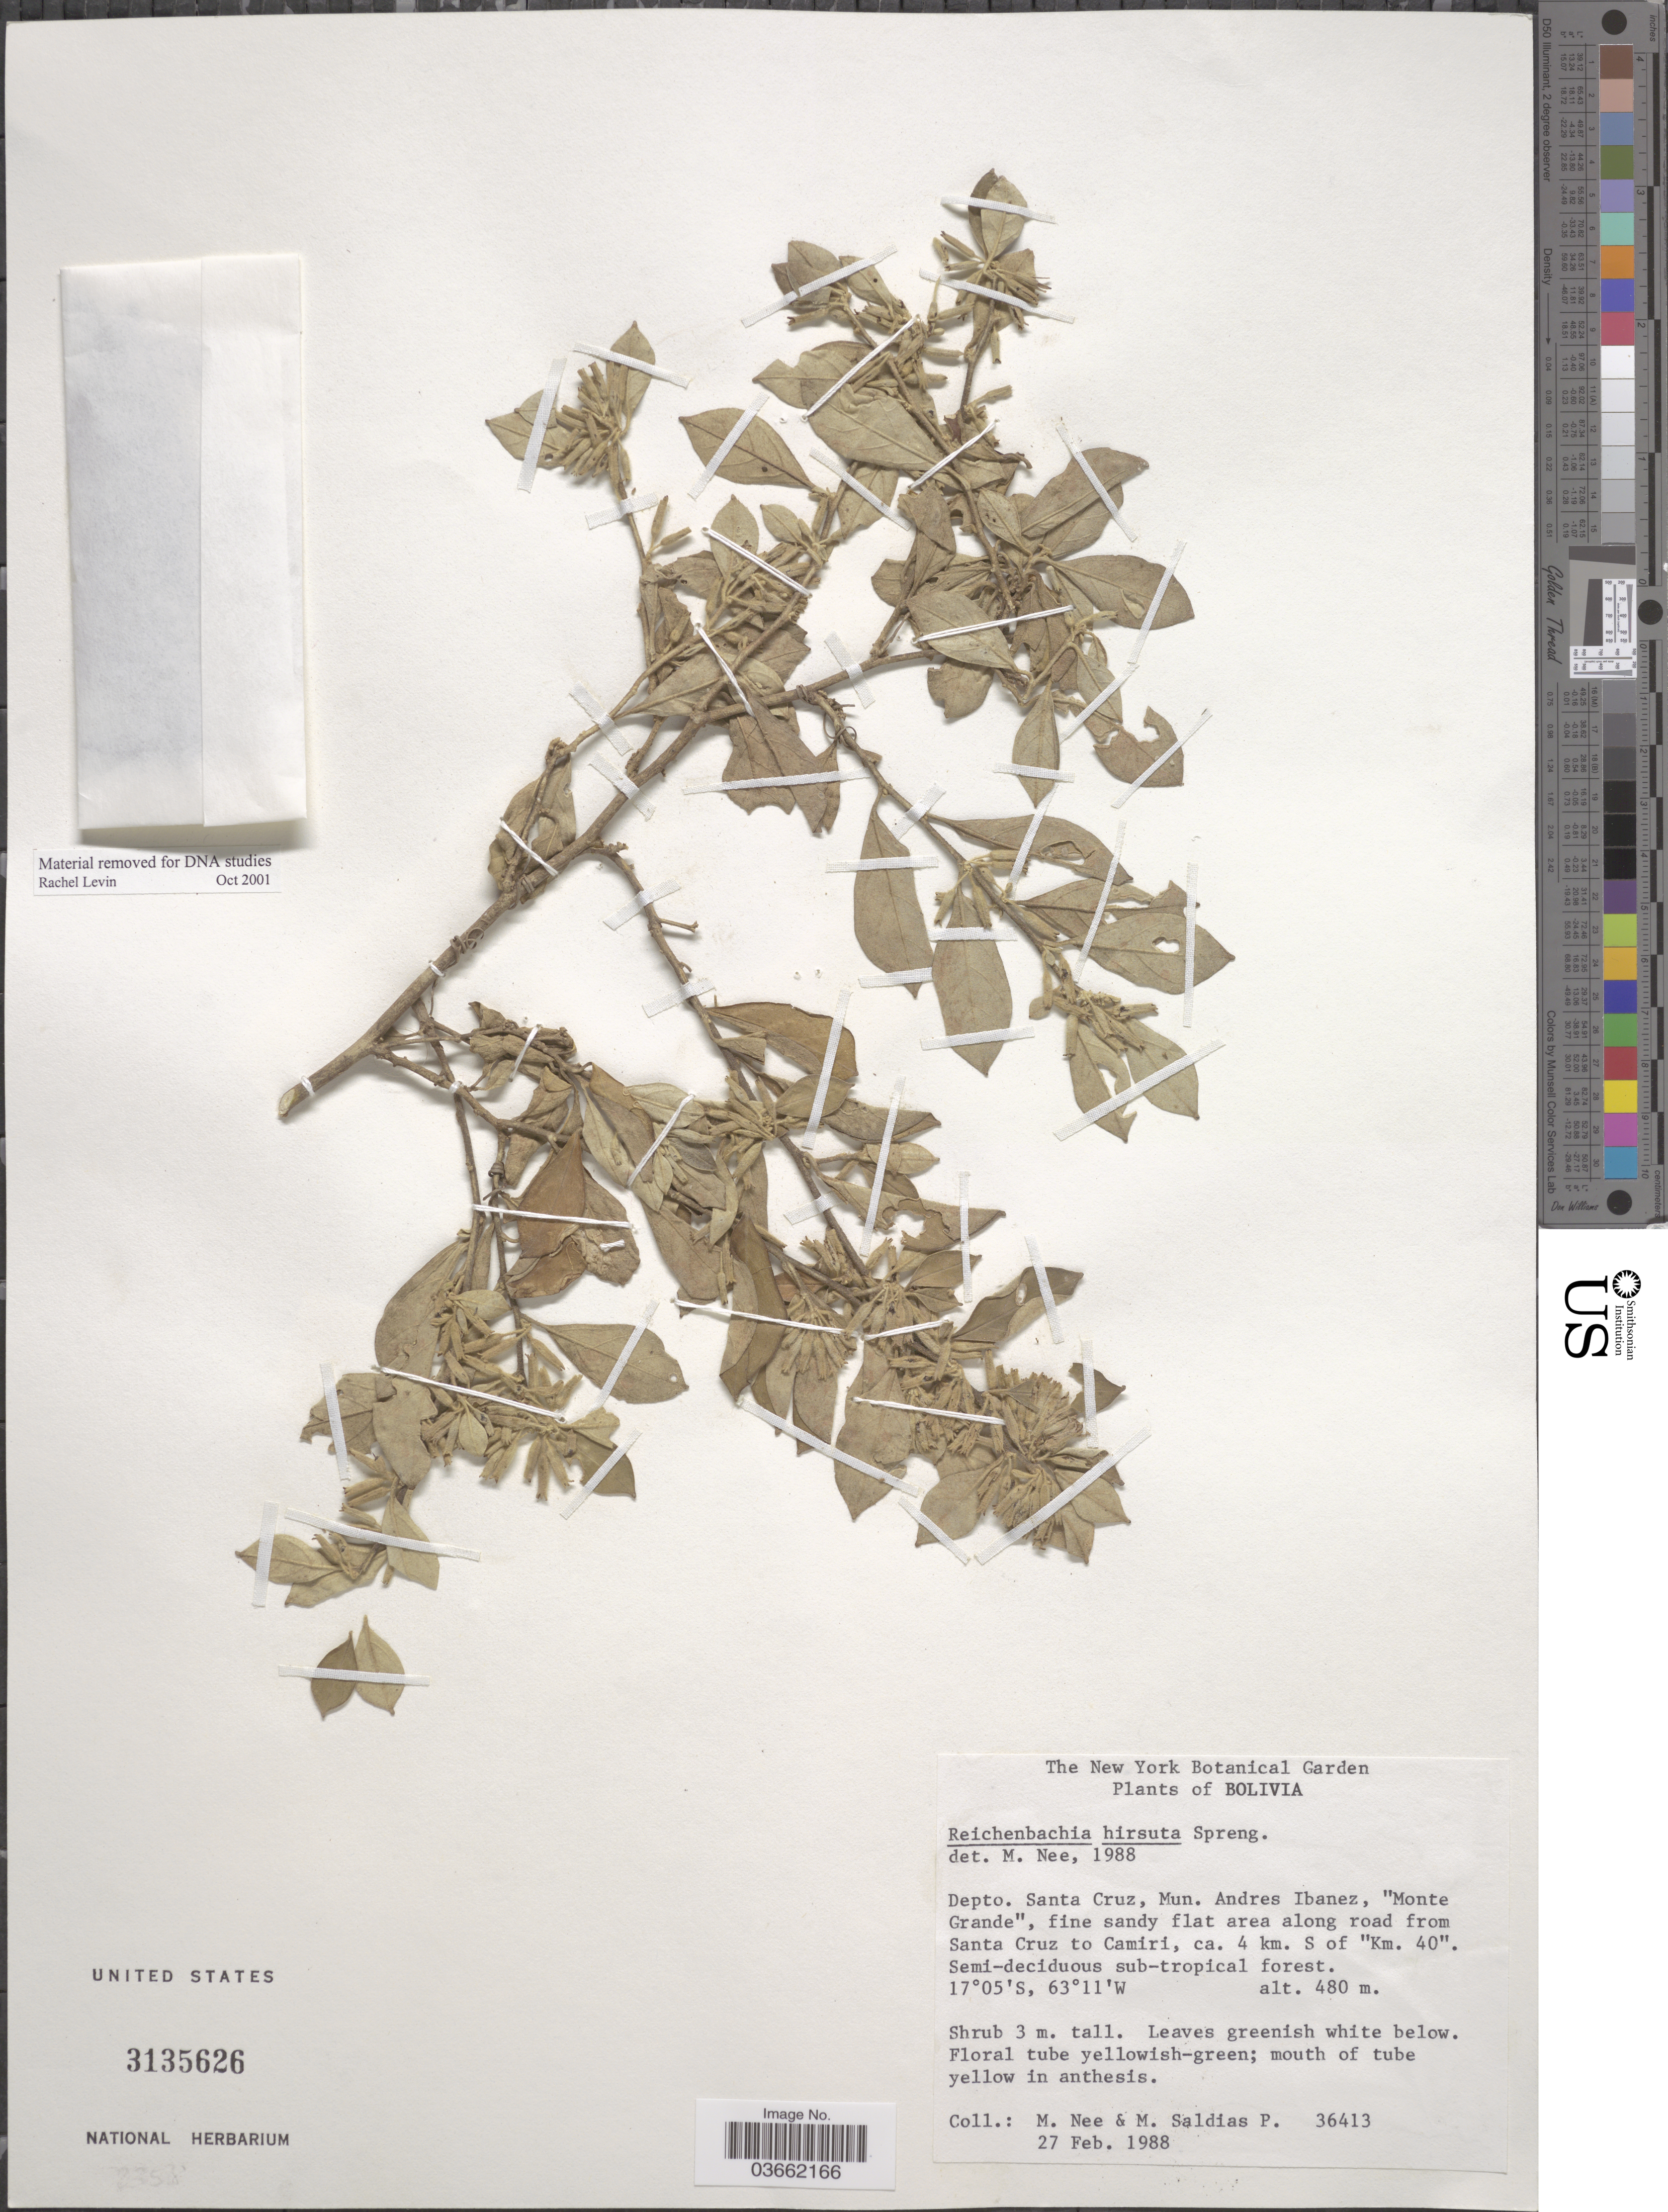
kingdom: Plantae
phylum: Tracheophyta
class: Magnoliopsida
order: Caryophyllales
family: Nyctaginaceae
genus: Reichenbachia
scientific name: Reichenbachia hirsuta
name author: Spreng.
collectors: M. Nee & M. Saldias P.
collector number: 36413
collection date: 1988-02-27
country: Bolivia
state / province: Santa Cruz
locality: Depto. Santa Cruz, Mun. Andres Ibanez, "Monte Grande", fine sandy flat area along road from Santa Cruz to Camiri, ca. 4 km. S of "Km. 40".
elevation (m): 480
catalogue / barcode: US 3135626